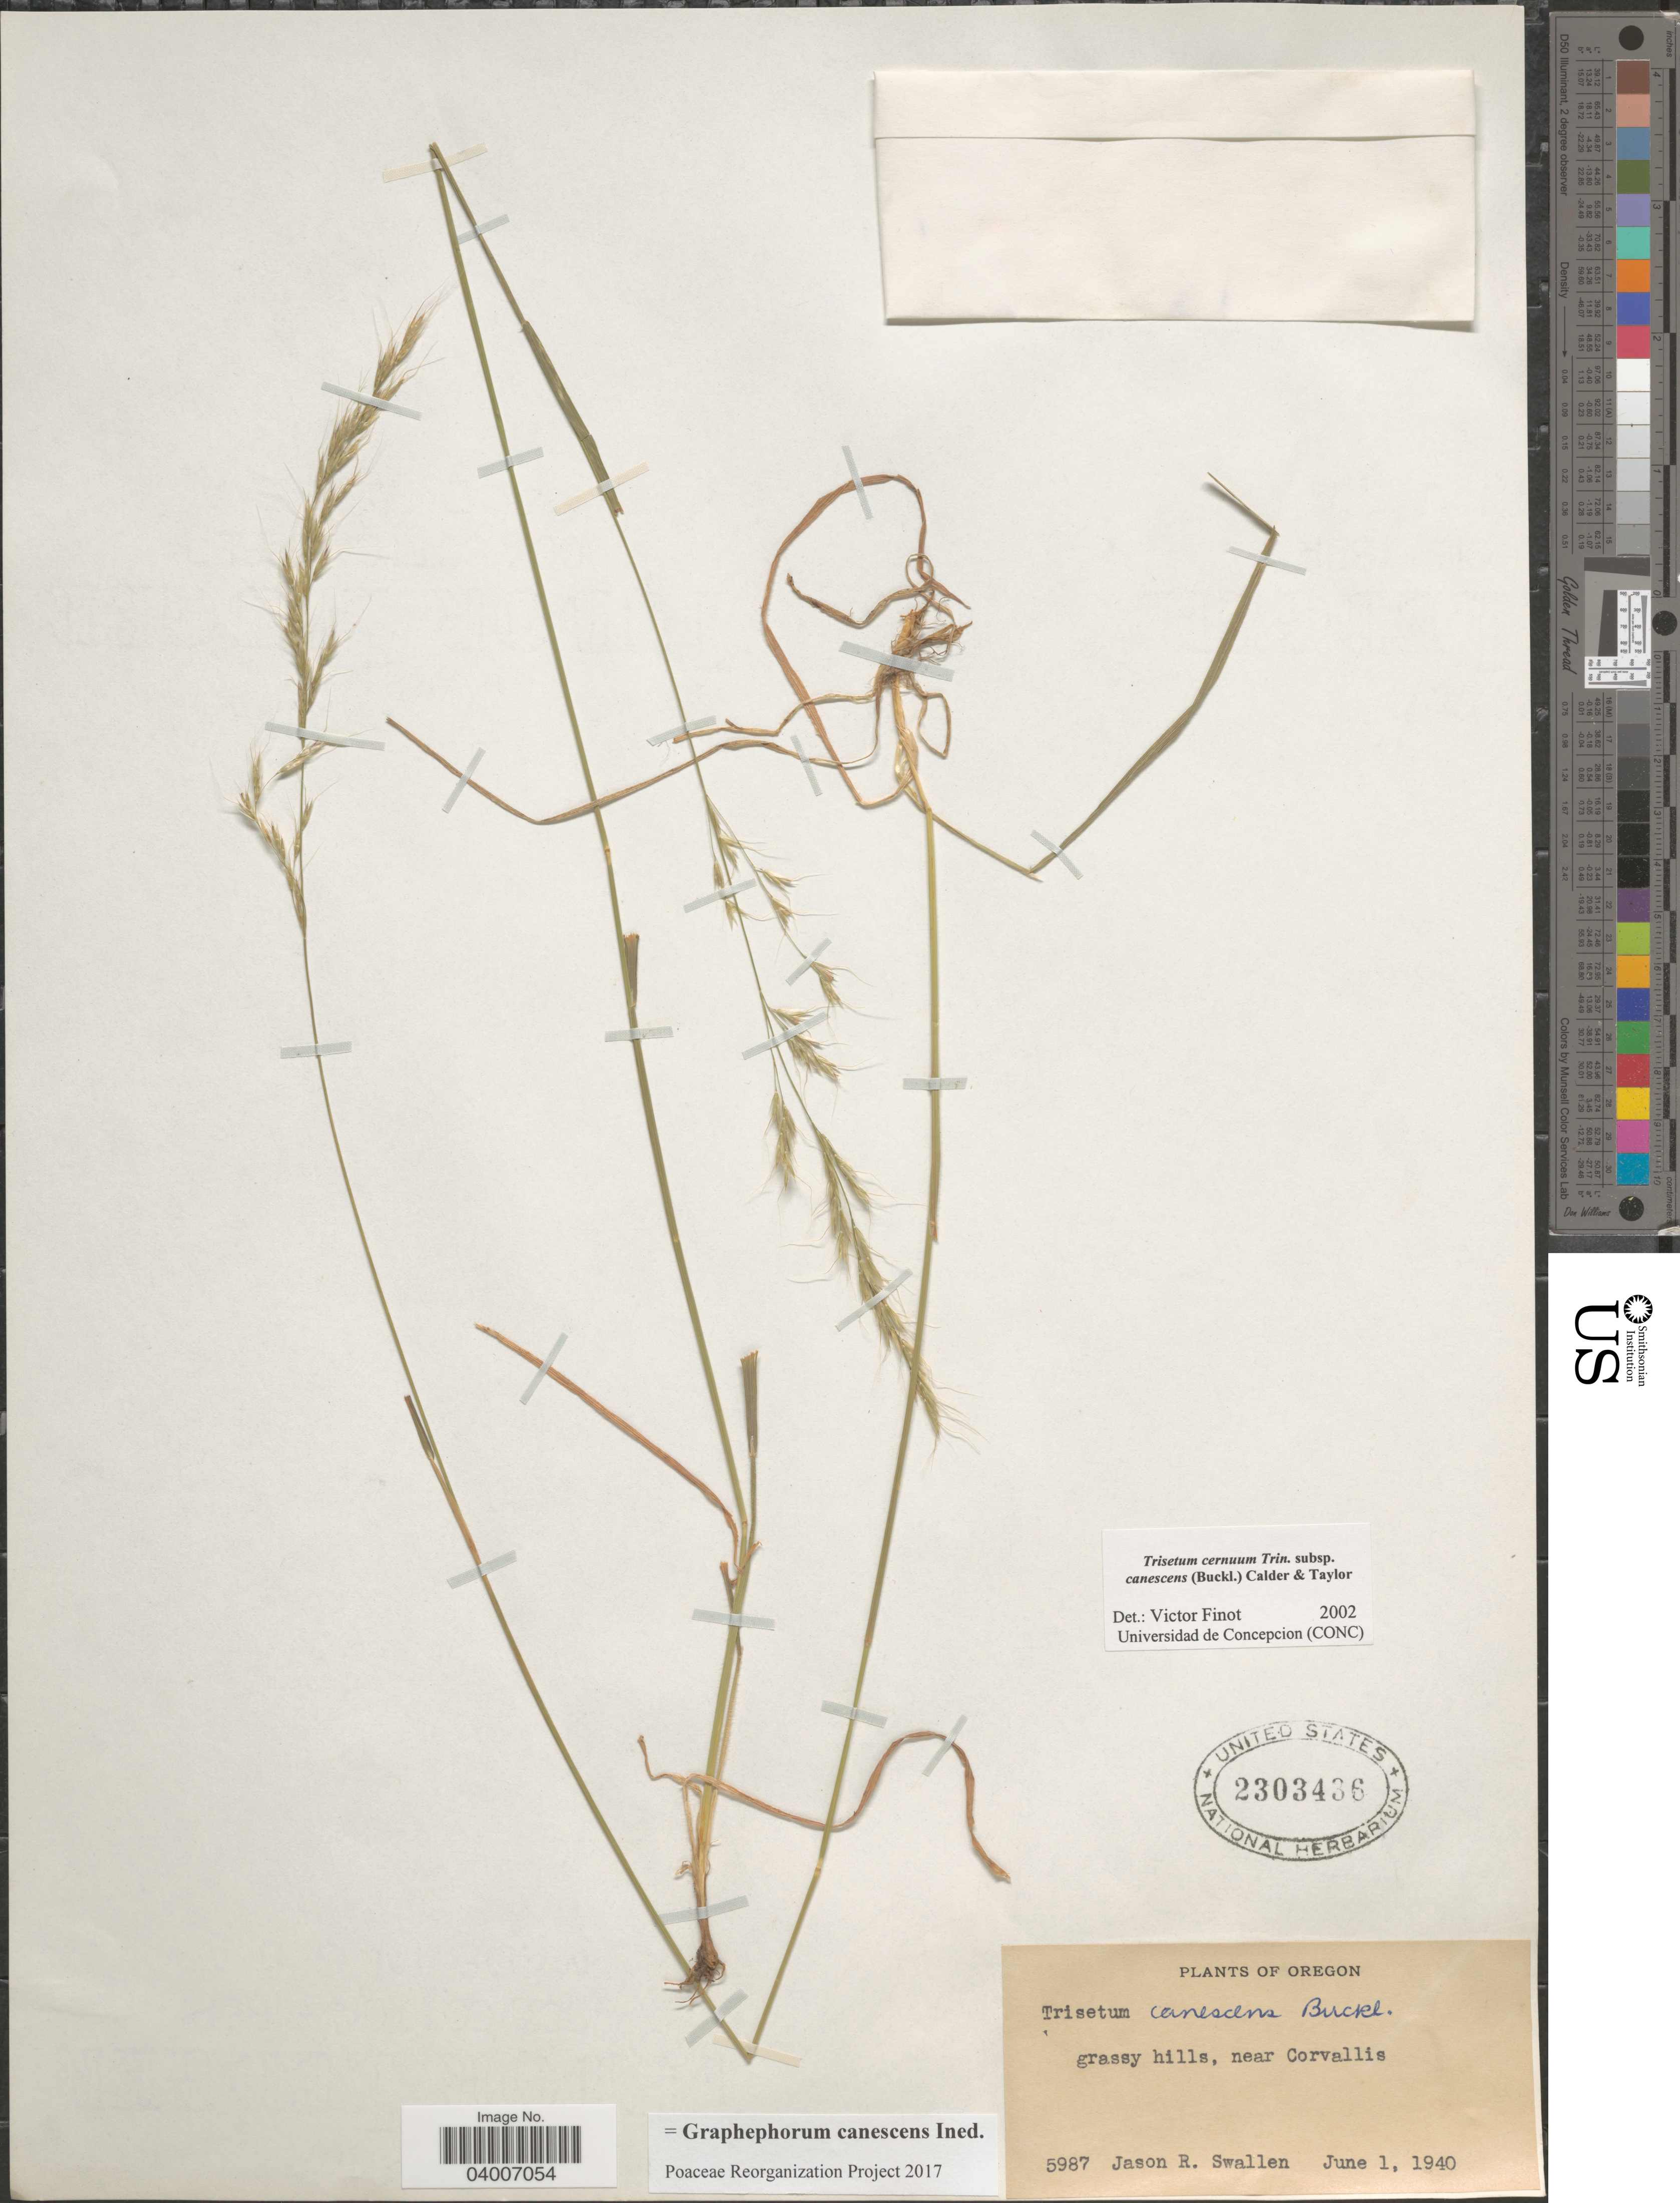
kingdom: Plantae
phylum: Tracheophyta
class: Liliopsida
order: Poales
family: Poaceae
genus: Graphephorum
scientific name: Graphephorum canescens ined.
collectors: J. R. Swallen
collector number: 5987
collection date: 1940-06-01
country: United States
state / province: Oregon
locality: Grassy hills, near Corvallis.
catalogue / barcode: US 2303436